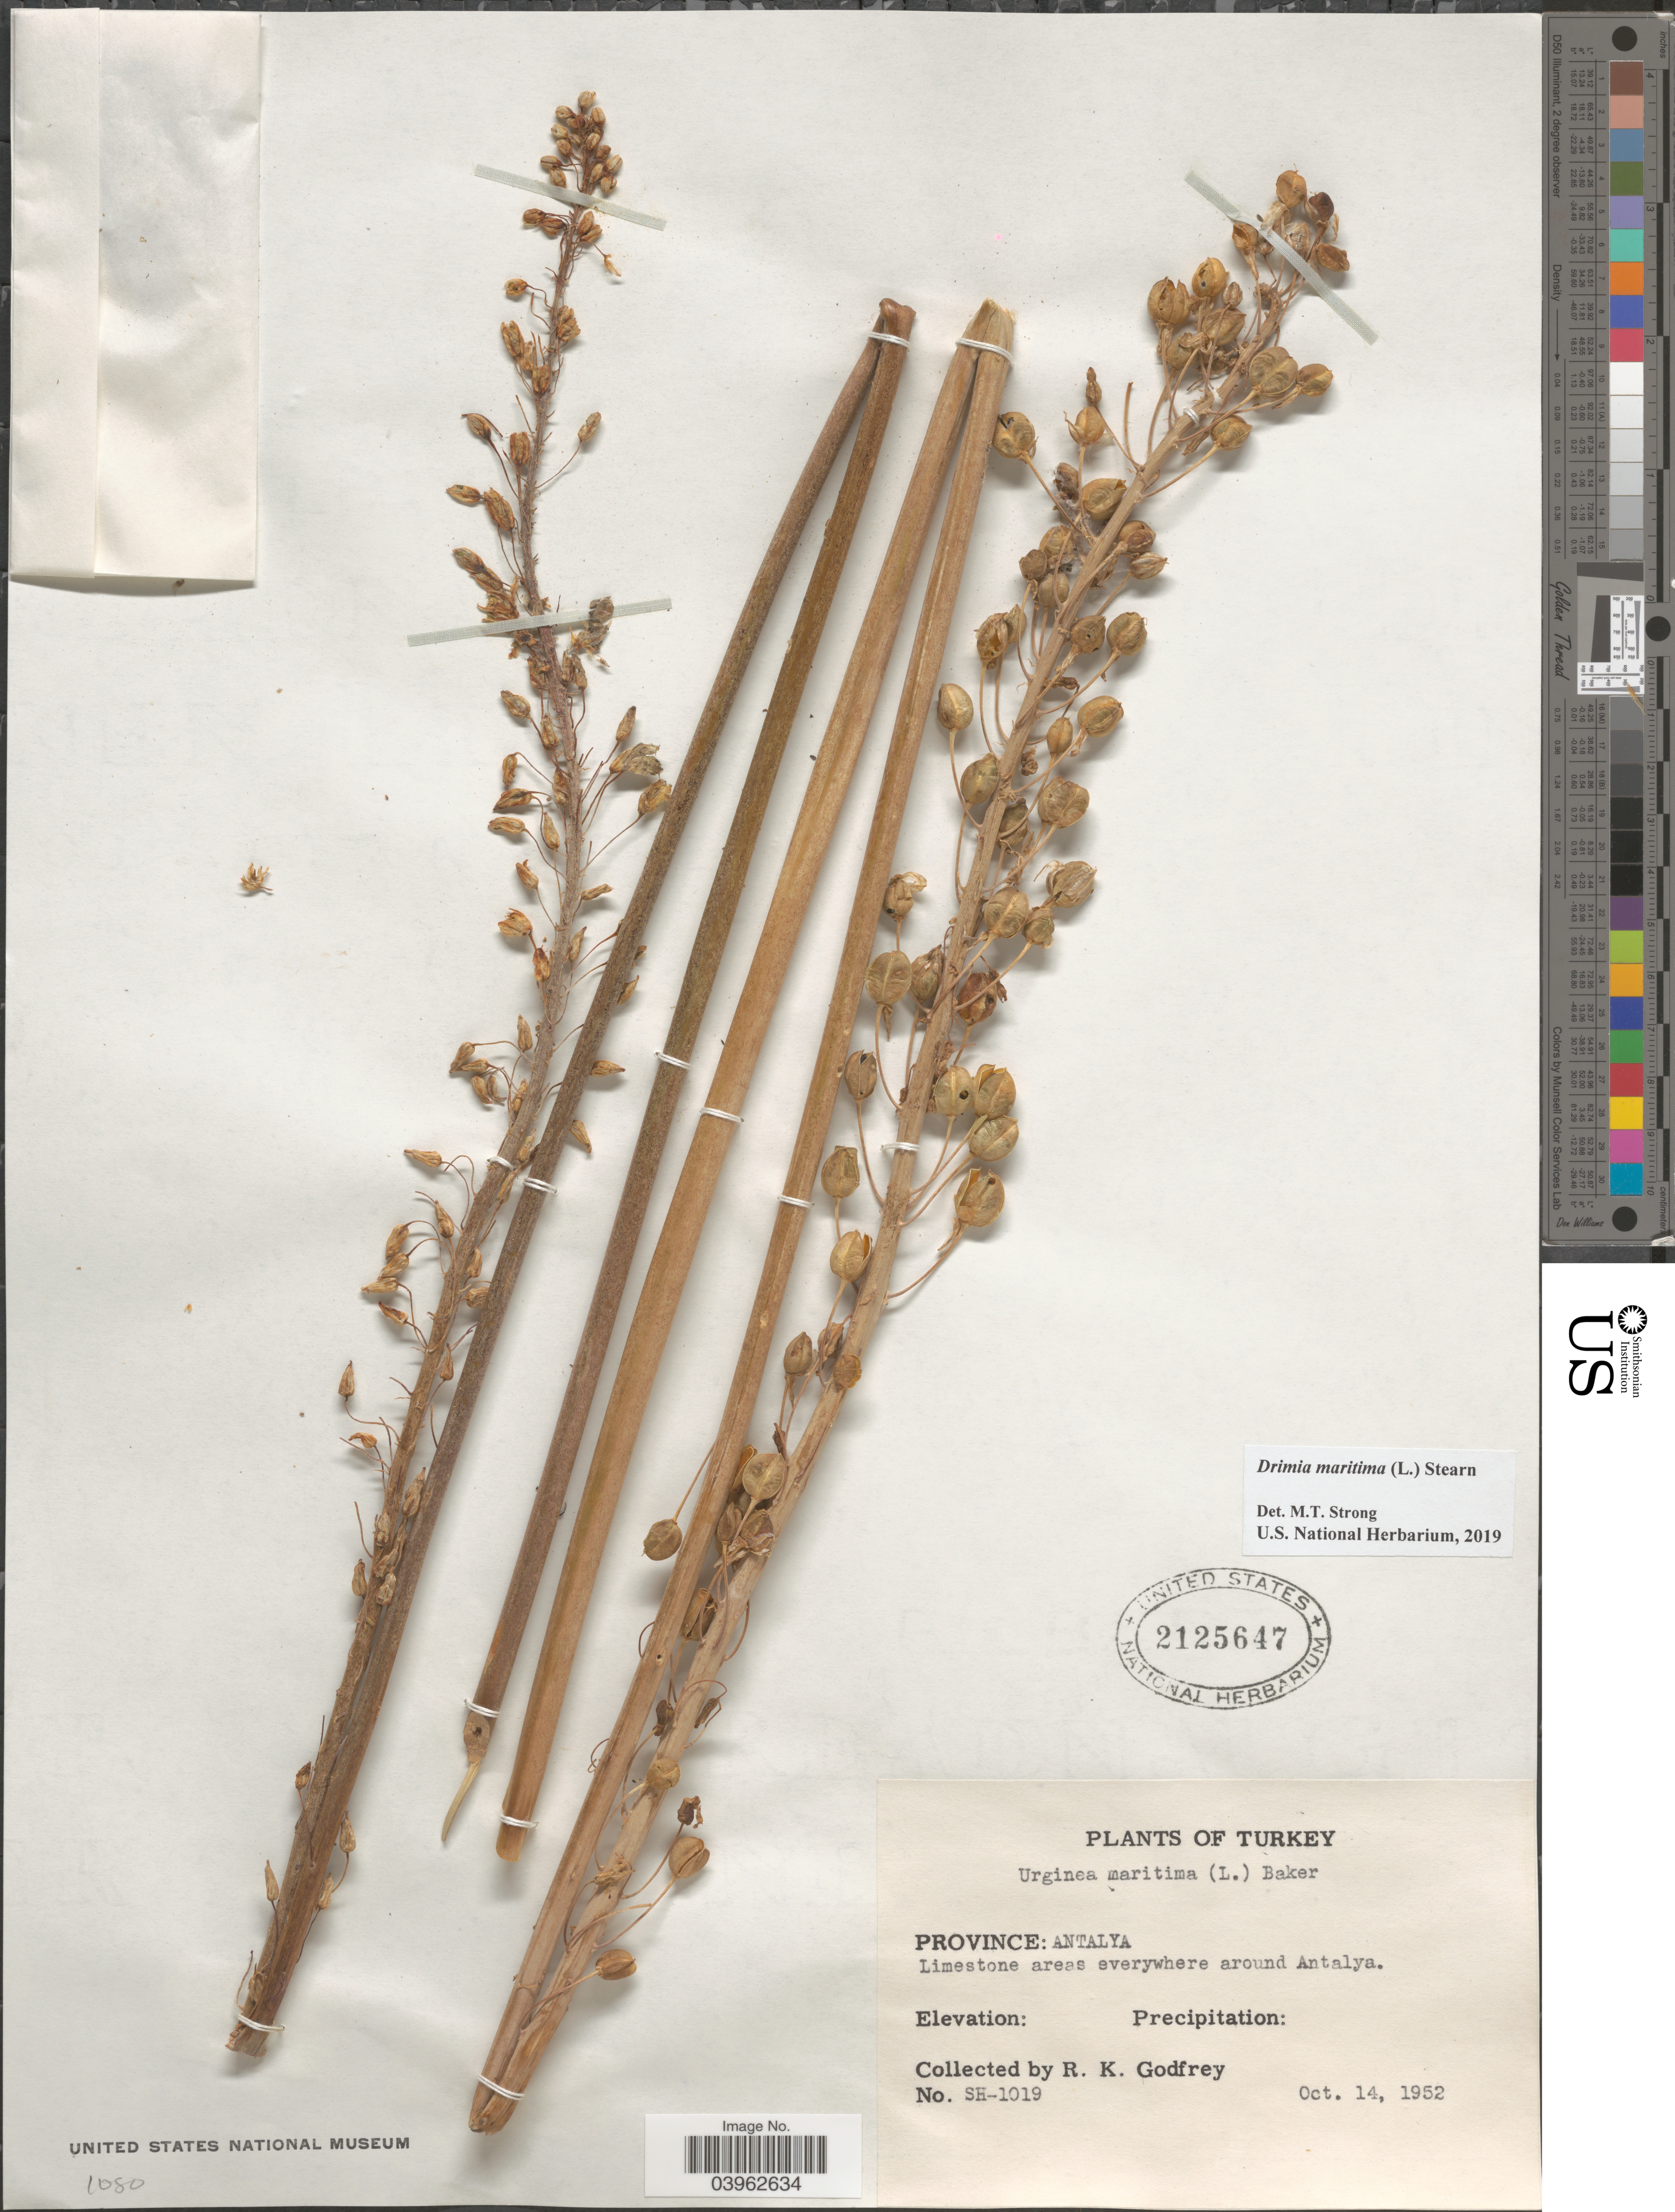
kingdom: Plantae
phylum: Tracheophyta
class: Liliopsida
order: Asparagales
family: Asparagaceae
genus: Drimia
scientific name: Drimia maritima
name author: (L.) Stearn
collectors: R. K. Godfrey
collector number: SH-1019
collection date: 1952-10-14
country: Turkey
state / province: Antalya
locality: Limestone areas everywhere around Antalya.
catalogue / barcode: US 2125647